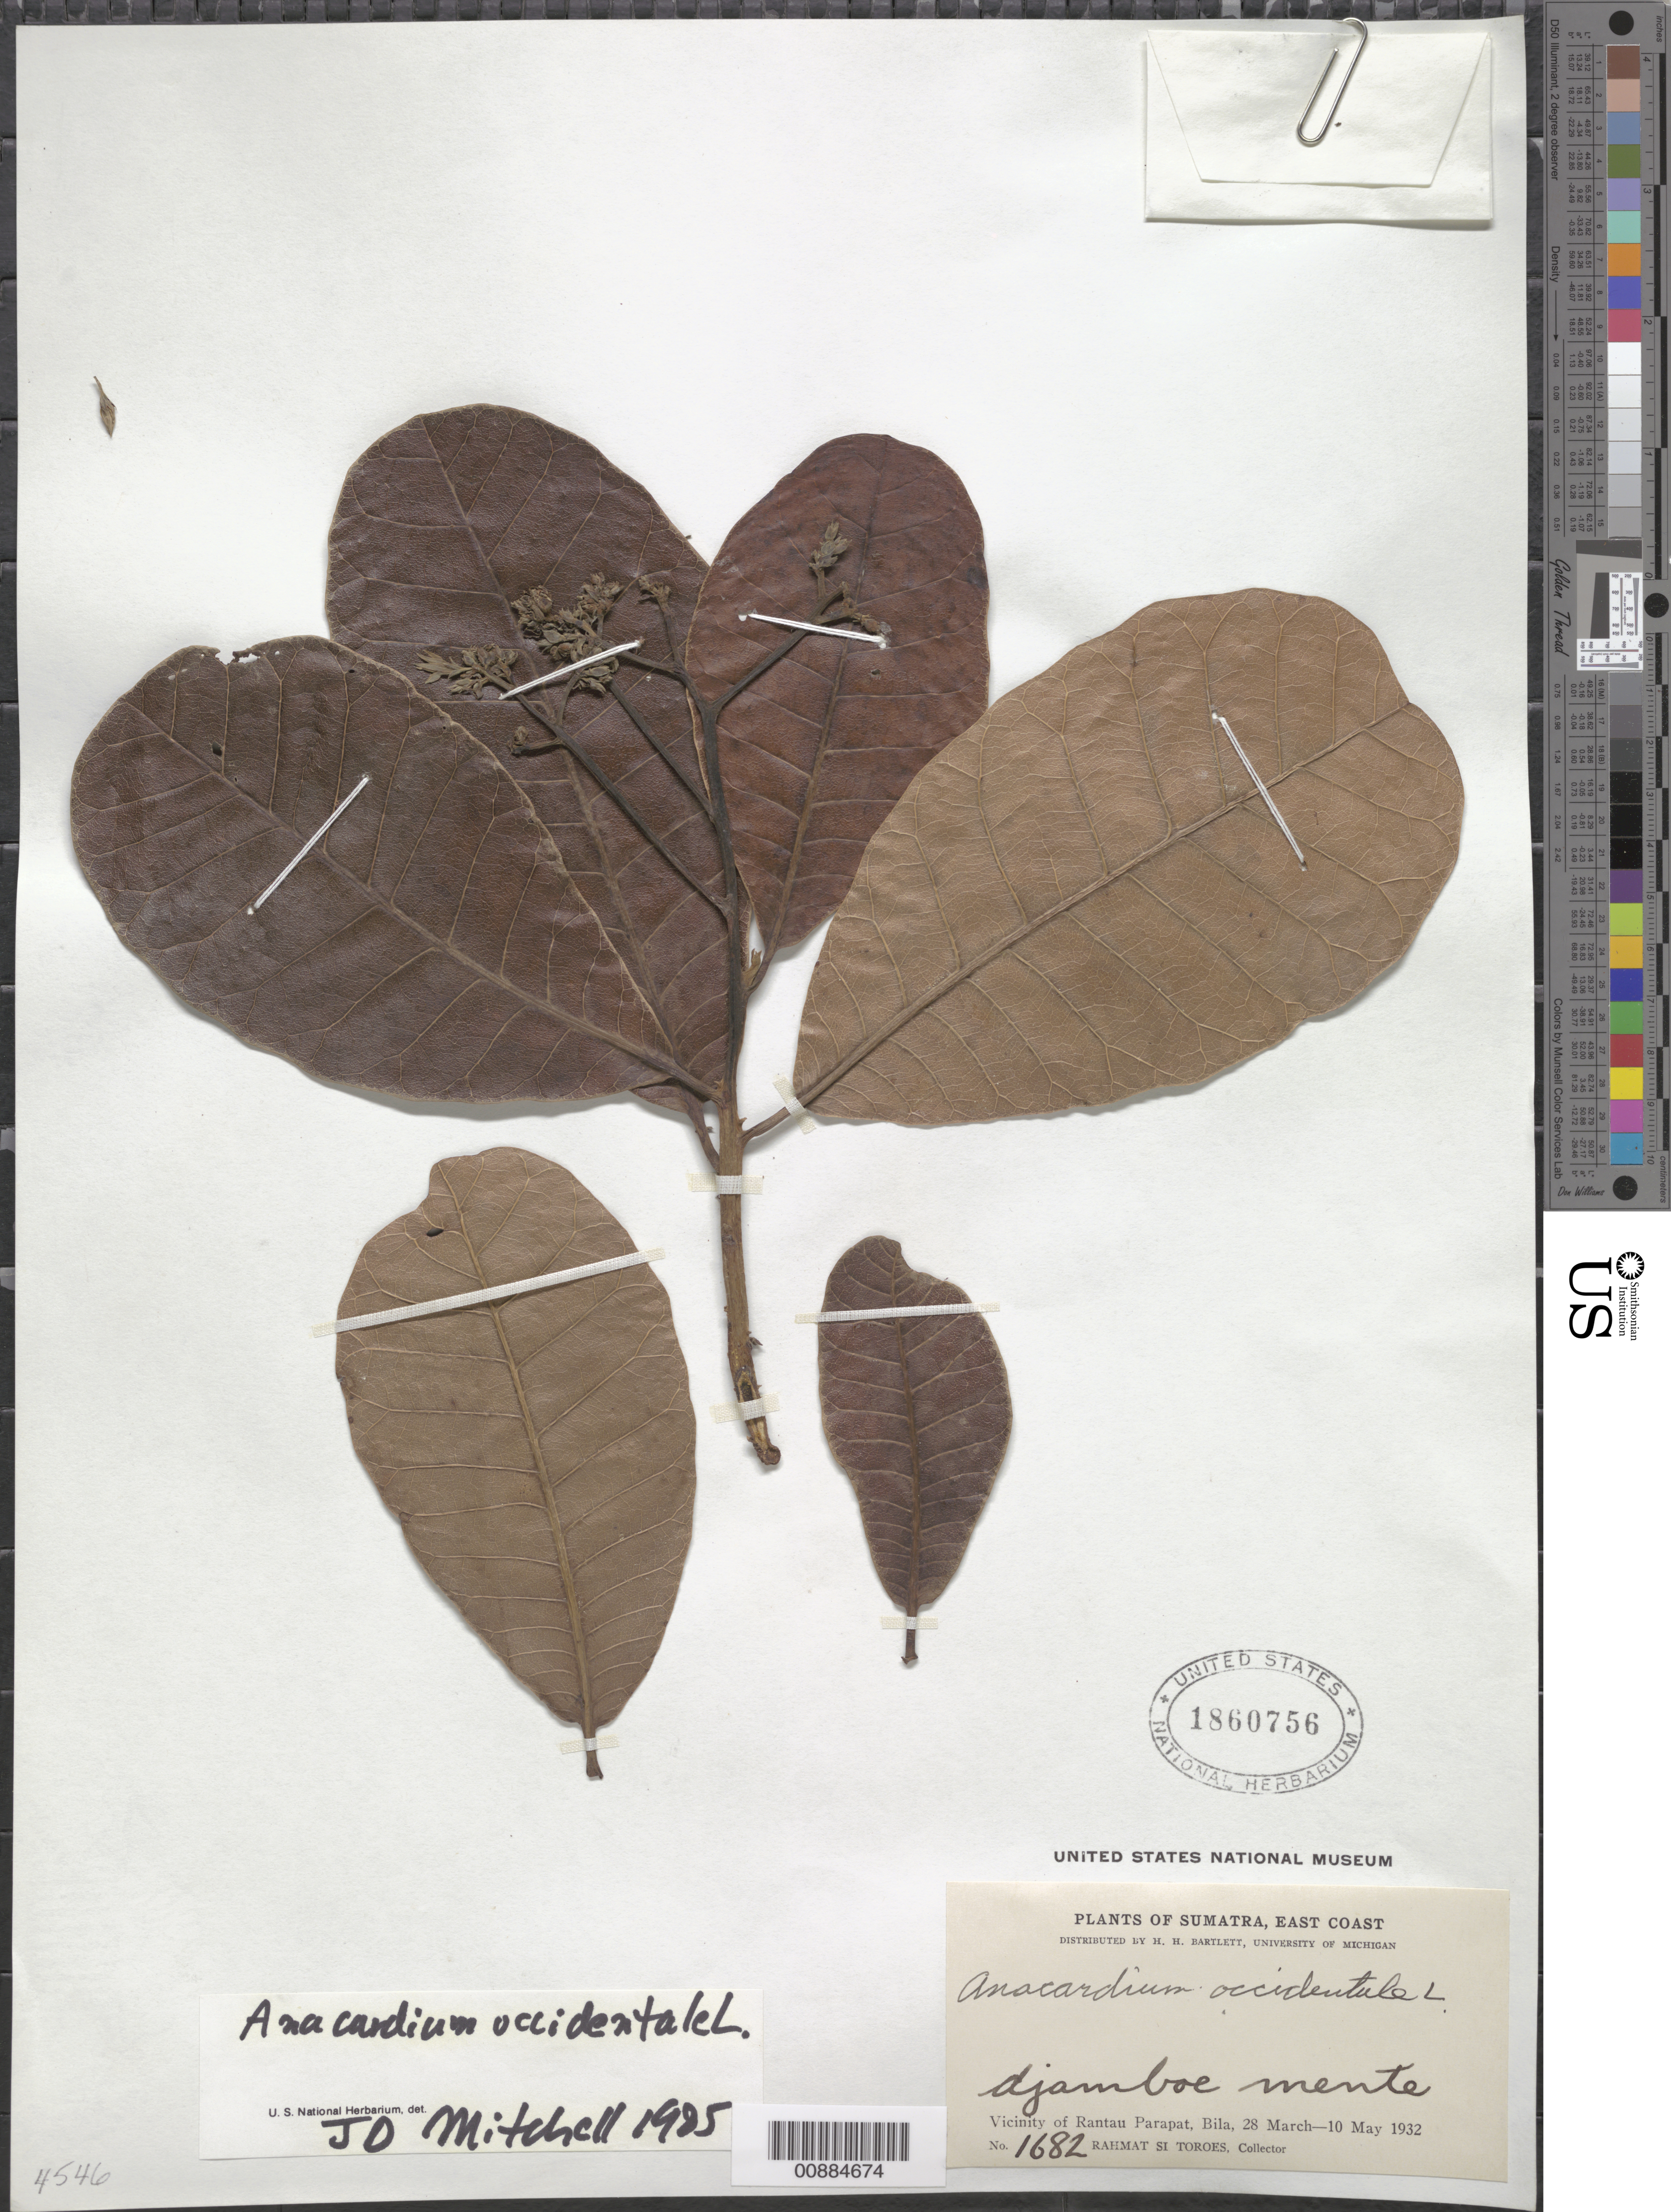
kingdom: Plantae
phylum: Tracheophyta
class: Magnoliopsida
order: Sapindales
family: Anacardiaceae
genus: Anacardium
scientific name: Anacardium occidentale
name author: L.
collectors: Rahmat Si Boeea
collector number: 1682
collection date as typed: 28 Mar 1932 to 10 May 1932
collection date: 1932-03-28/1932-05-10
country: Indonesia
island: Sumatra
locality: Sumatra, East Coast, vicinity of Rantau Parapet, Bila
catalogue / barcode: US 1860756